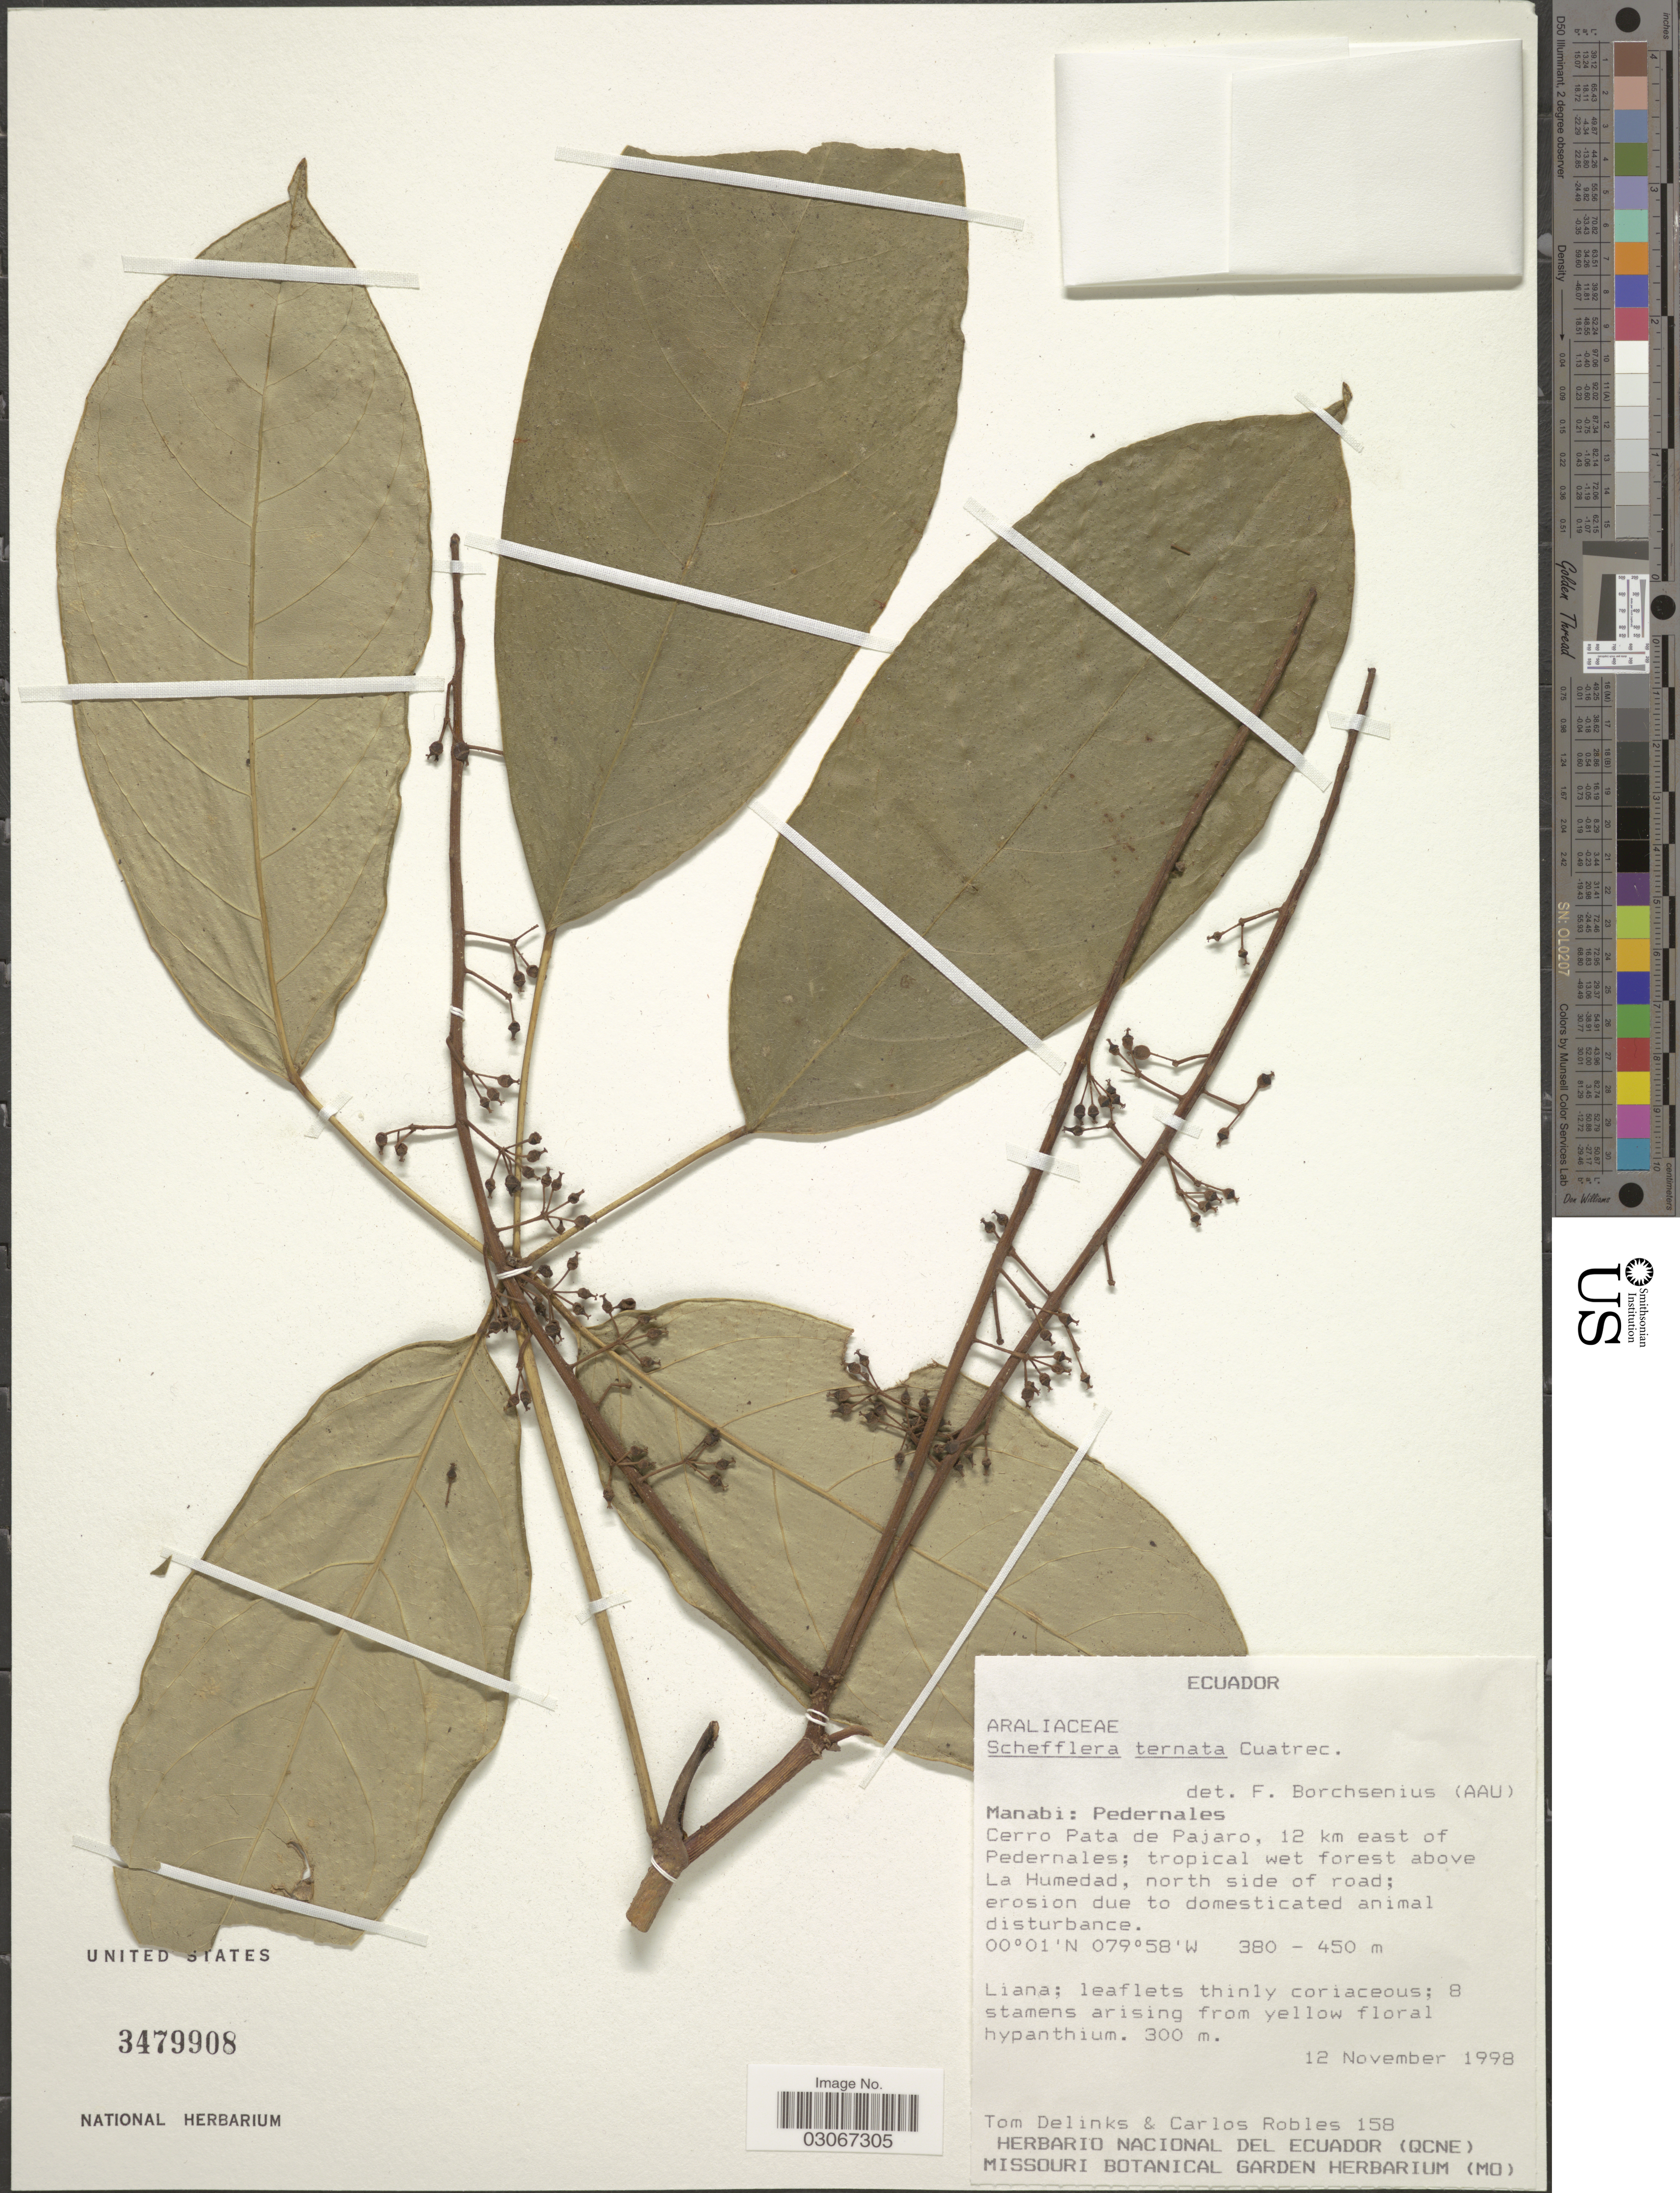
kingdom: Plantae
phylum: Tracheophyta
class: Magnoliopsida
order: Apiales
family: Araliaceae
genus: Schefflera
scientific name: Schefflera ternata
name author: Cuatrec.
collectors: T. Delinks & C. Robles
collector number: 158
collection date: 1998-11-12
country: Ecuador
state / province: Manabí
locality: Pedernales, Cerro Pata de Pajaro, 12 km east of Pedernales; tropical wet forest above La Humedad, north side of road.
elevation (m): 380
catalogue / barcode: US 3479908